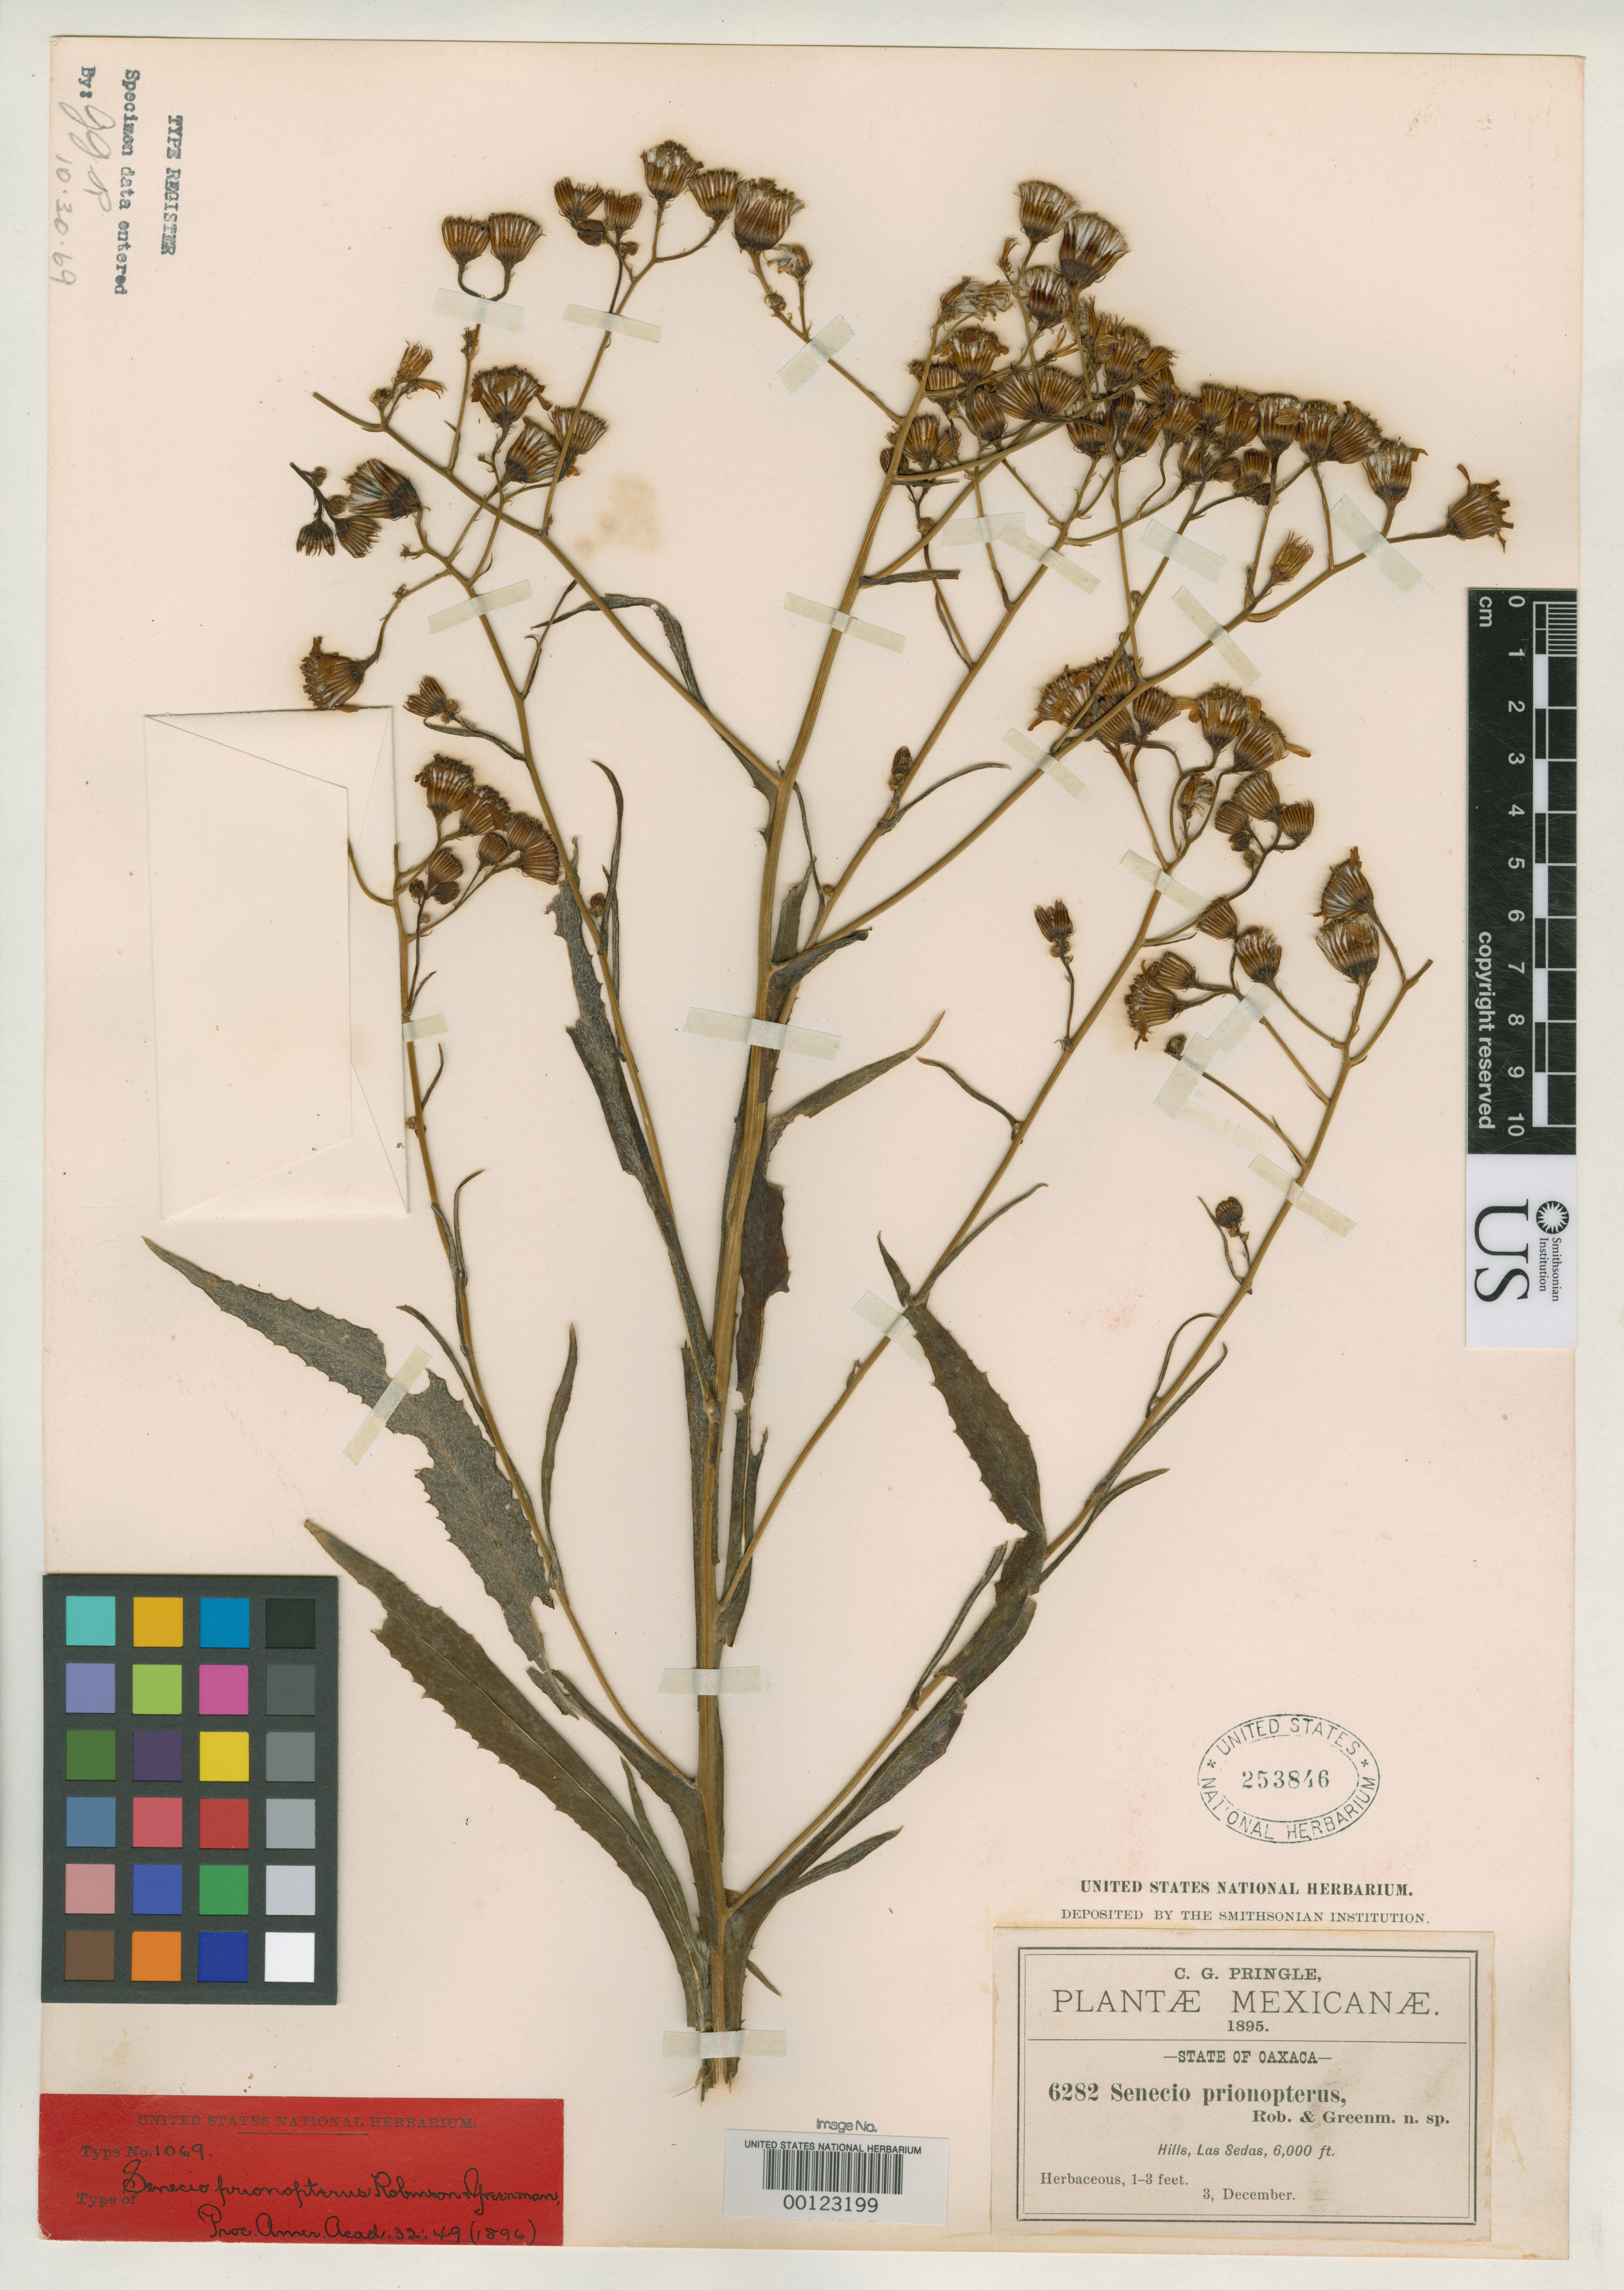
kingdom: Plantae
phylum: Tracheophyta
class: Magnoliopsida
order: Asterales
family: Asteraceae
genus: Senecio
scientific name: Senecio prionopterus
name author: B.L. Rob. & Greenm.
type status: Isotype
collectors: C. G. Pringle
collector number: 6282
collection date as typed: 03 Dec 1895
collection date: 1895-12-03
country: Mexico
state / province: Oaxaca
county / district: Elta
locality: Las Sedas.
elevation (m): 1829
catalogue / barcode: US 253846